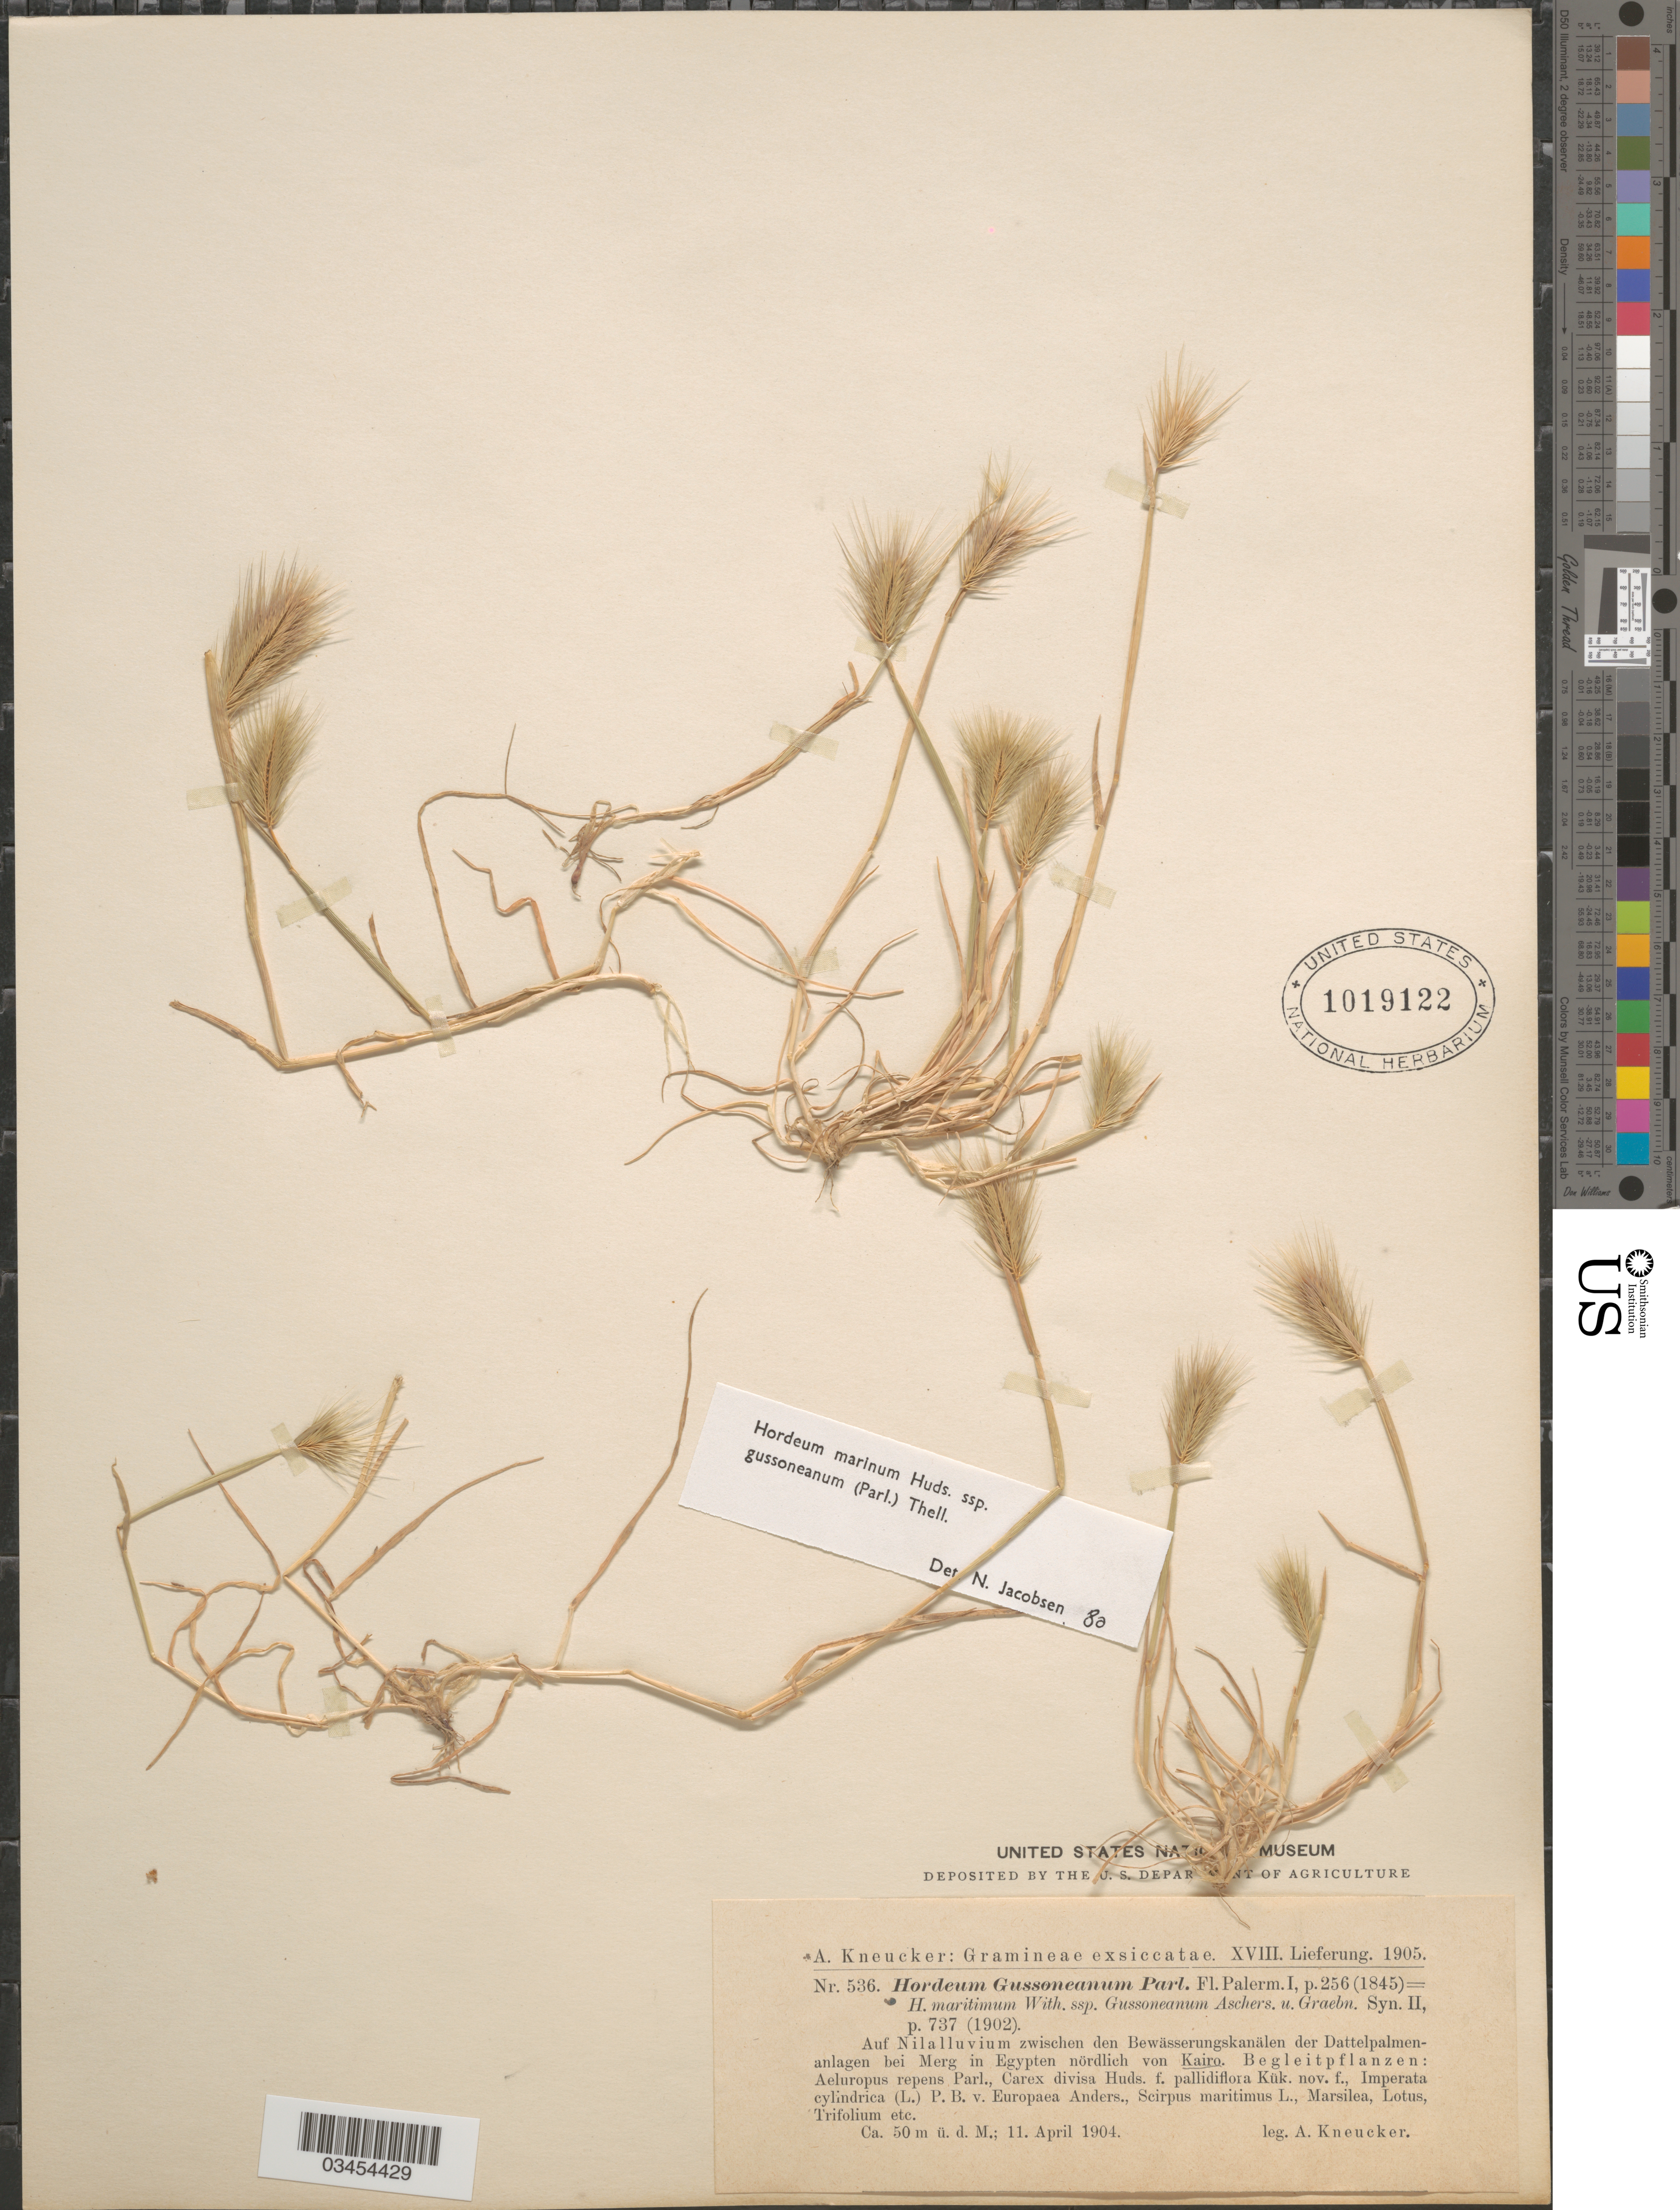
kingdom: Plantae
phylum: Tracheophyta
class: Liliopsida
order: Poales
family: Poaceae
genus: Hordeum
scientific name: Hordeum marinum subsp. gussoneanum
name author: (Parl.) Thell.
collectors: A. Kneucker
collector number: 536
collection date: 1904-04-11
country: Egypt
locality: Auf Nilalluvium zwischen den Bewässerungskanälen der Dattelpalmenanlagen bei Merg in Egypten nördlich von Kairo.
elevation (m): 50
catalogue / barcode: US 1019122